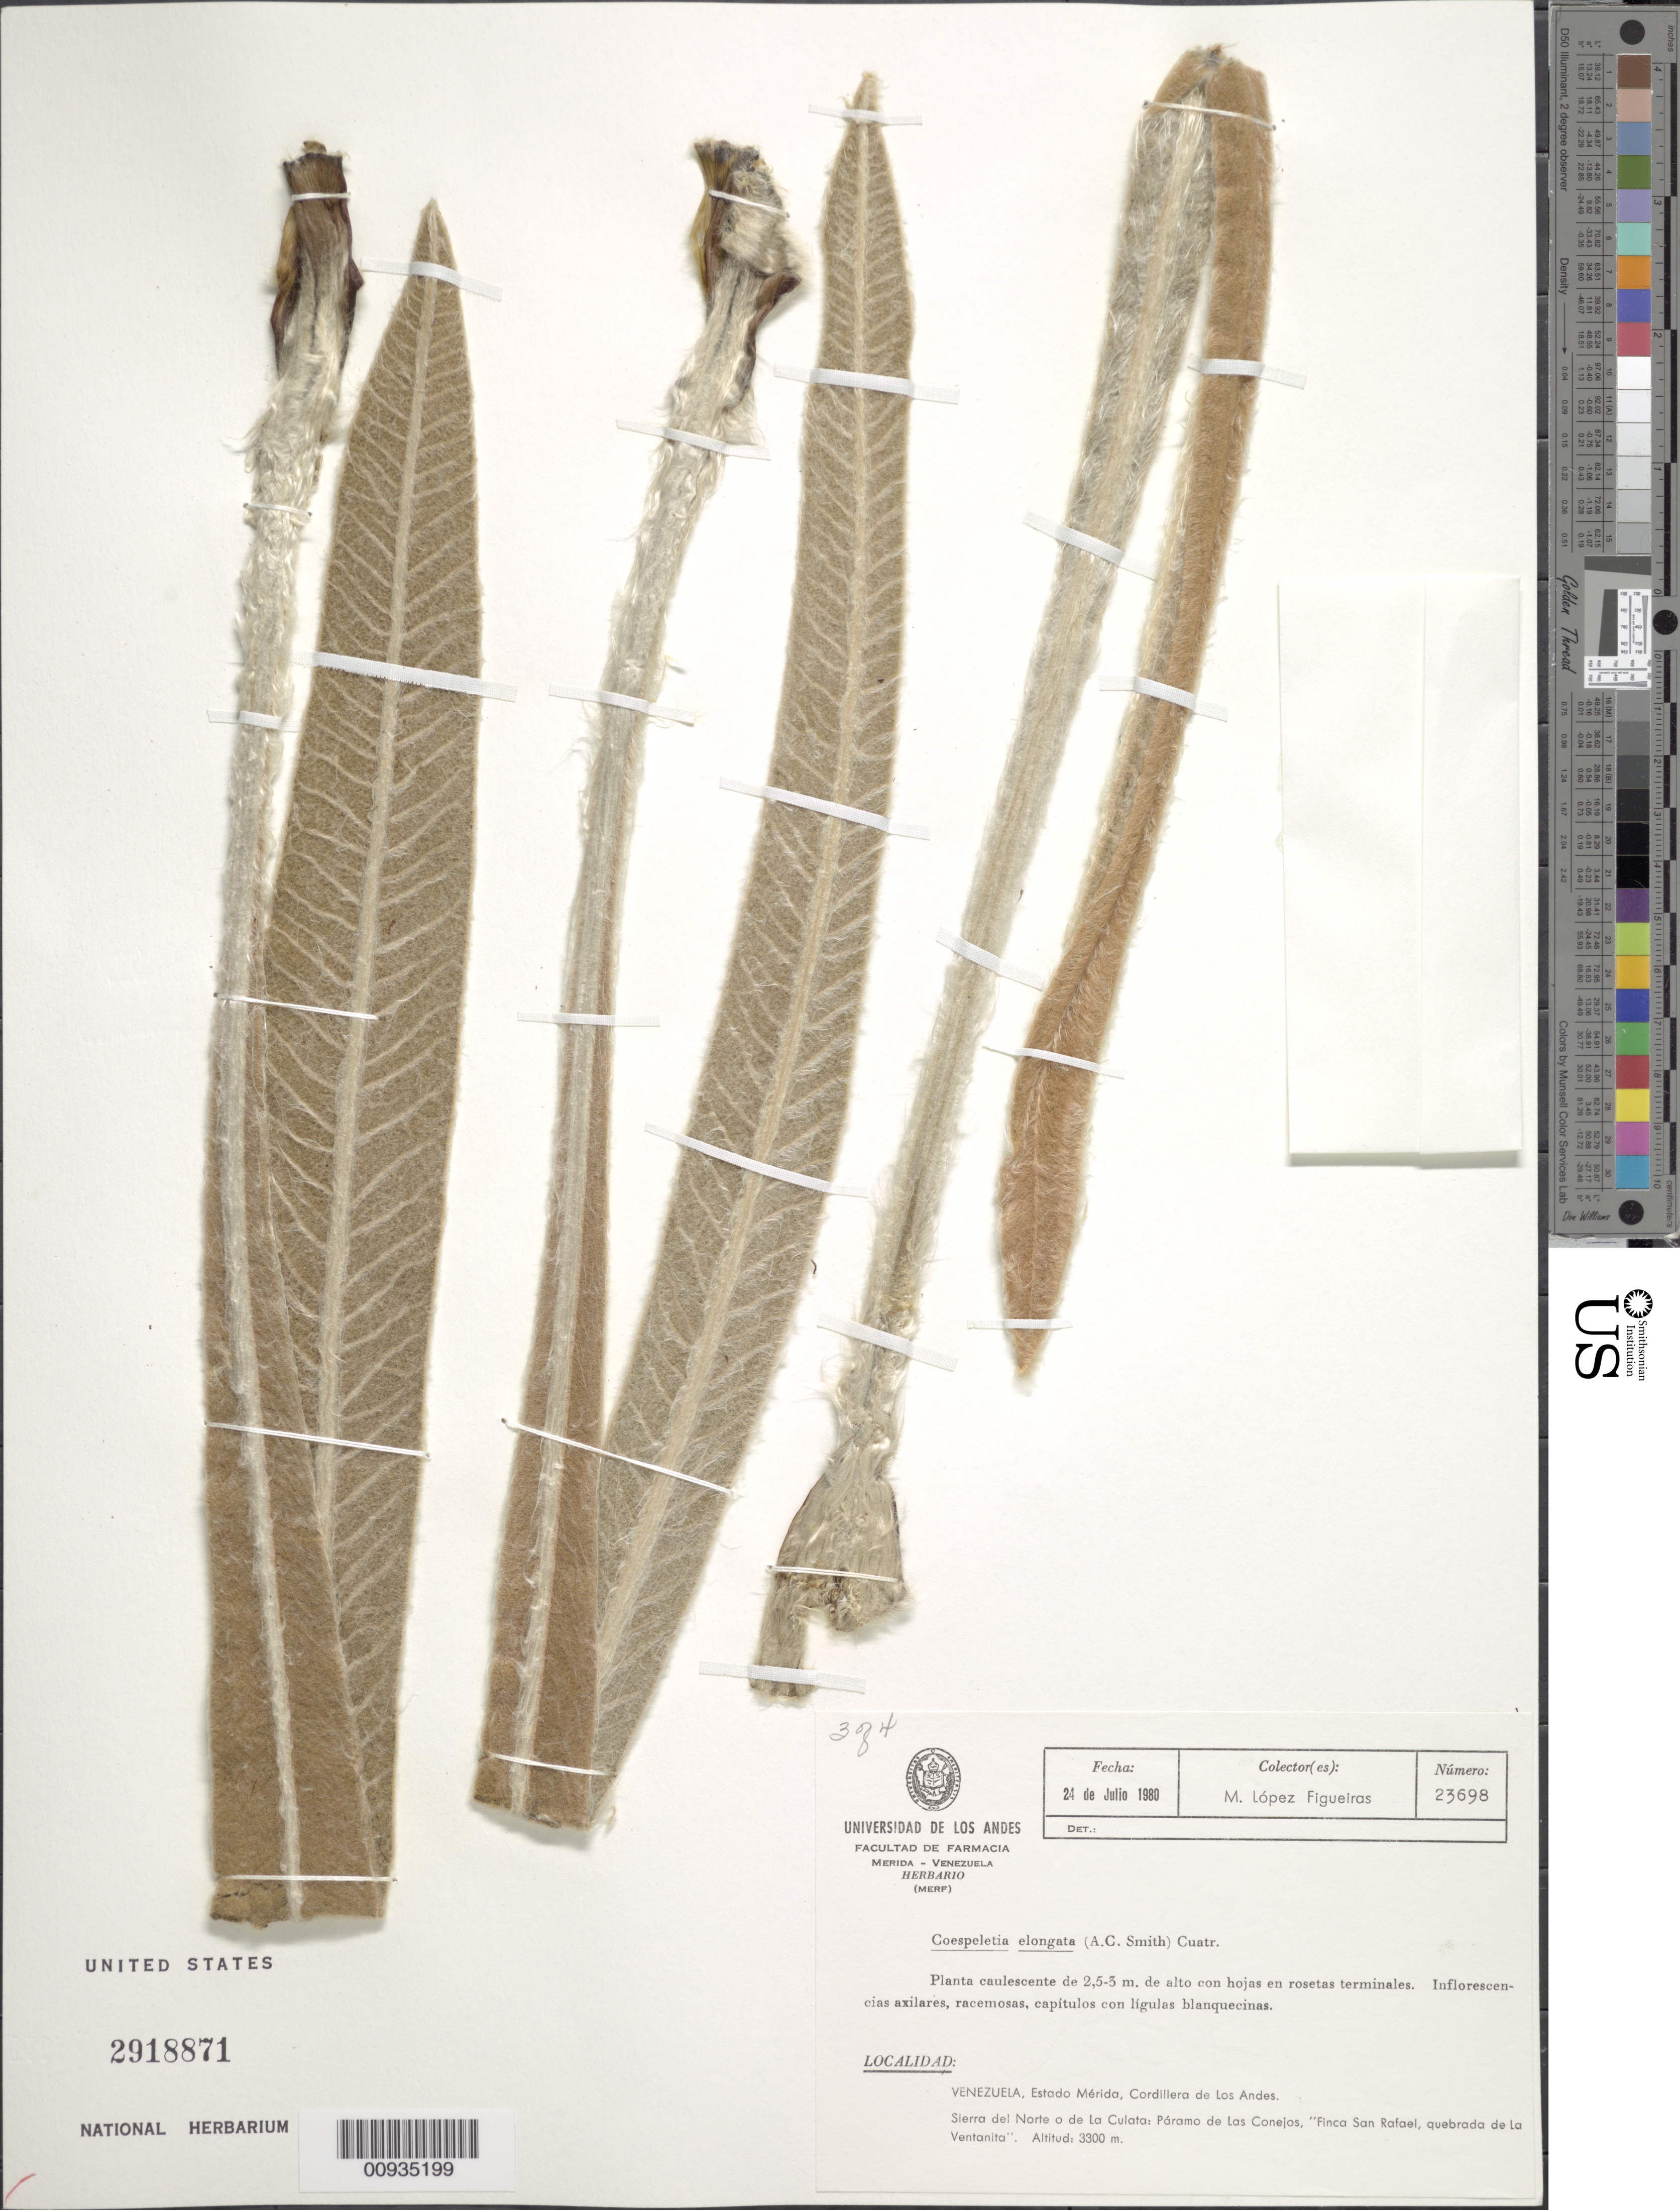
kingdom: Plantae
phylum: Tracheophyta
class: Magnoliopsida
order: Asterales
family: Asteraceae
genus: Coespeletia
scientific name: Coespeletia elongata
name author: (A.C. Sm.) Cuatrec.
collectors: M. López Figueiras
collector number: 23698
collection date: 1980-07-24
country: Venezuela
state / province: Mérida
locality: Cordillera de Los Andes, Sierra del Norte o de La Culata: Paramo de Las Conejos, Finca San Rafael, quebrada de la Ventanita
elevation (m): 3300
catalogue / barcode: US 2918871